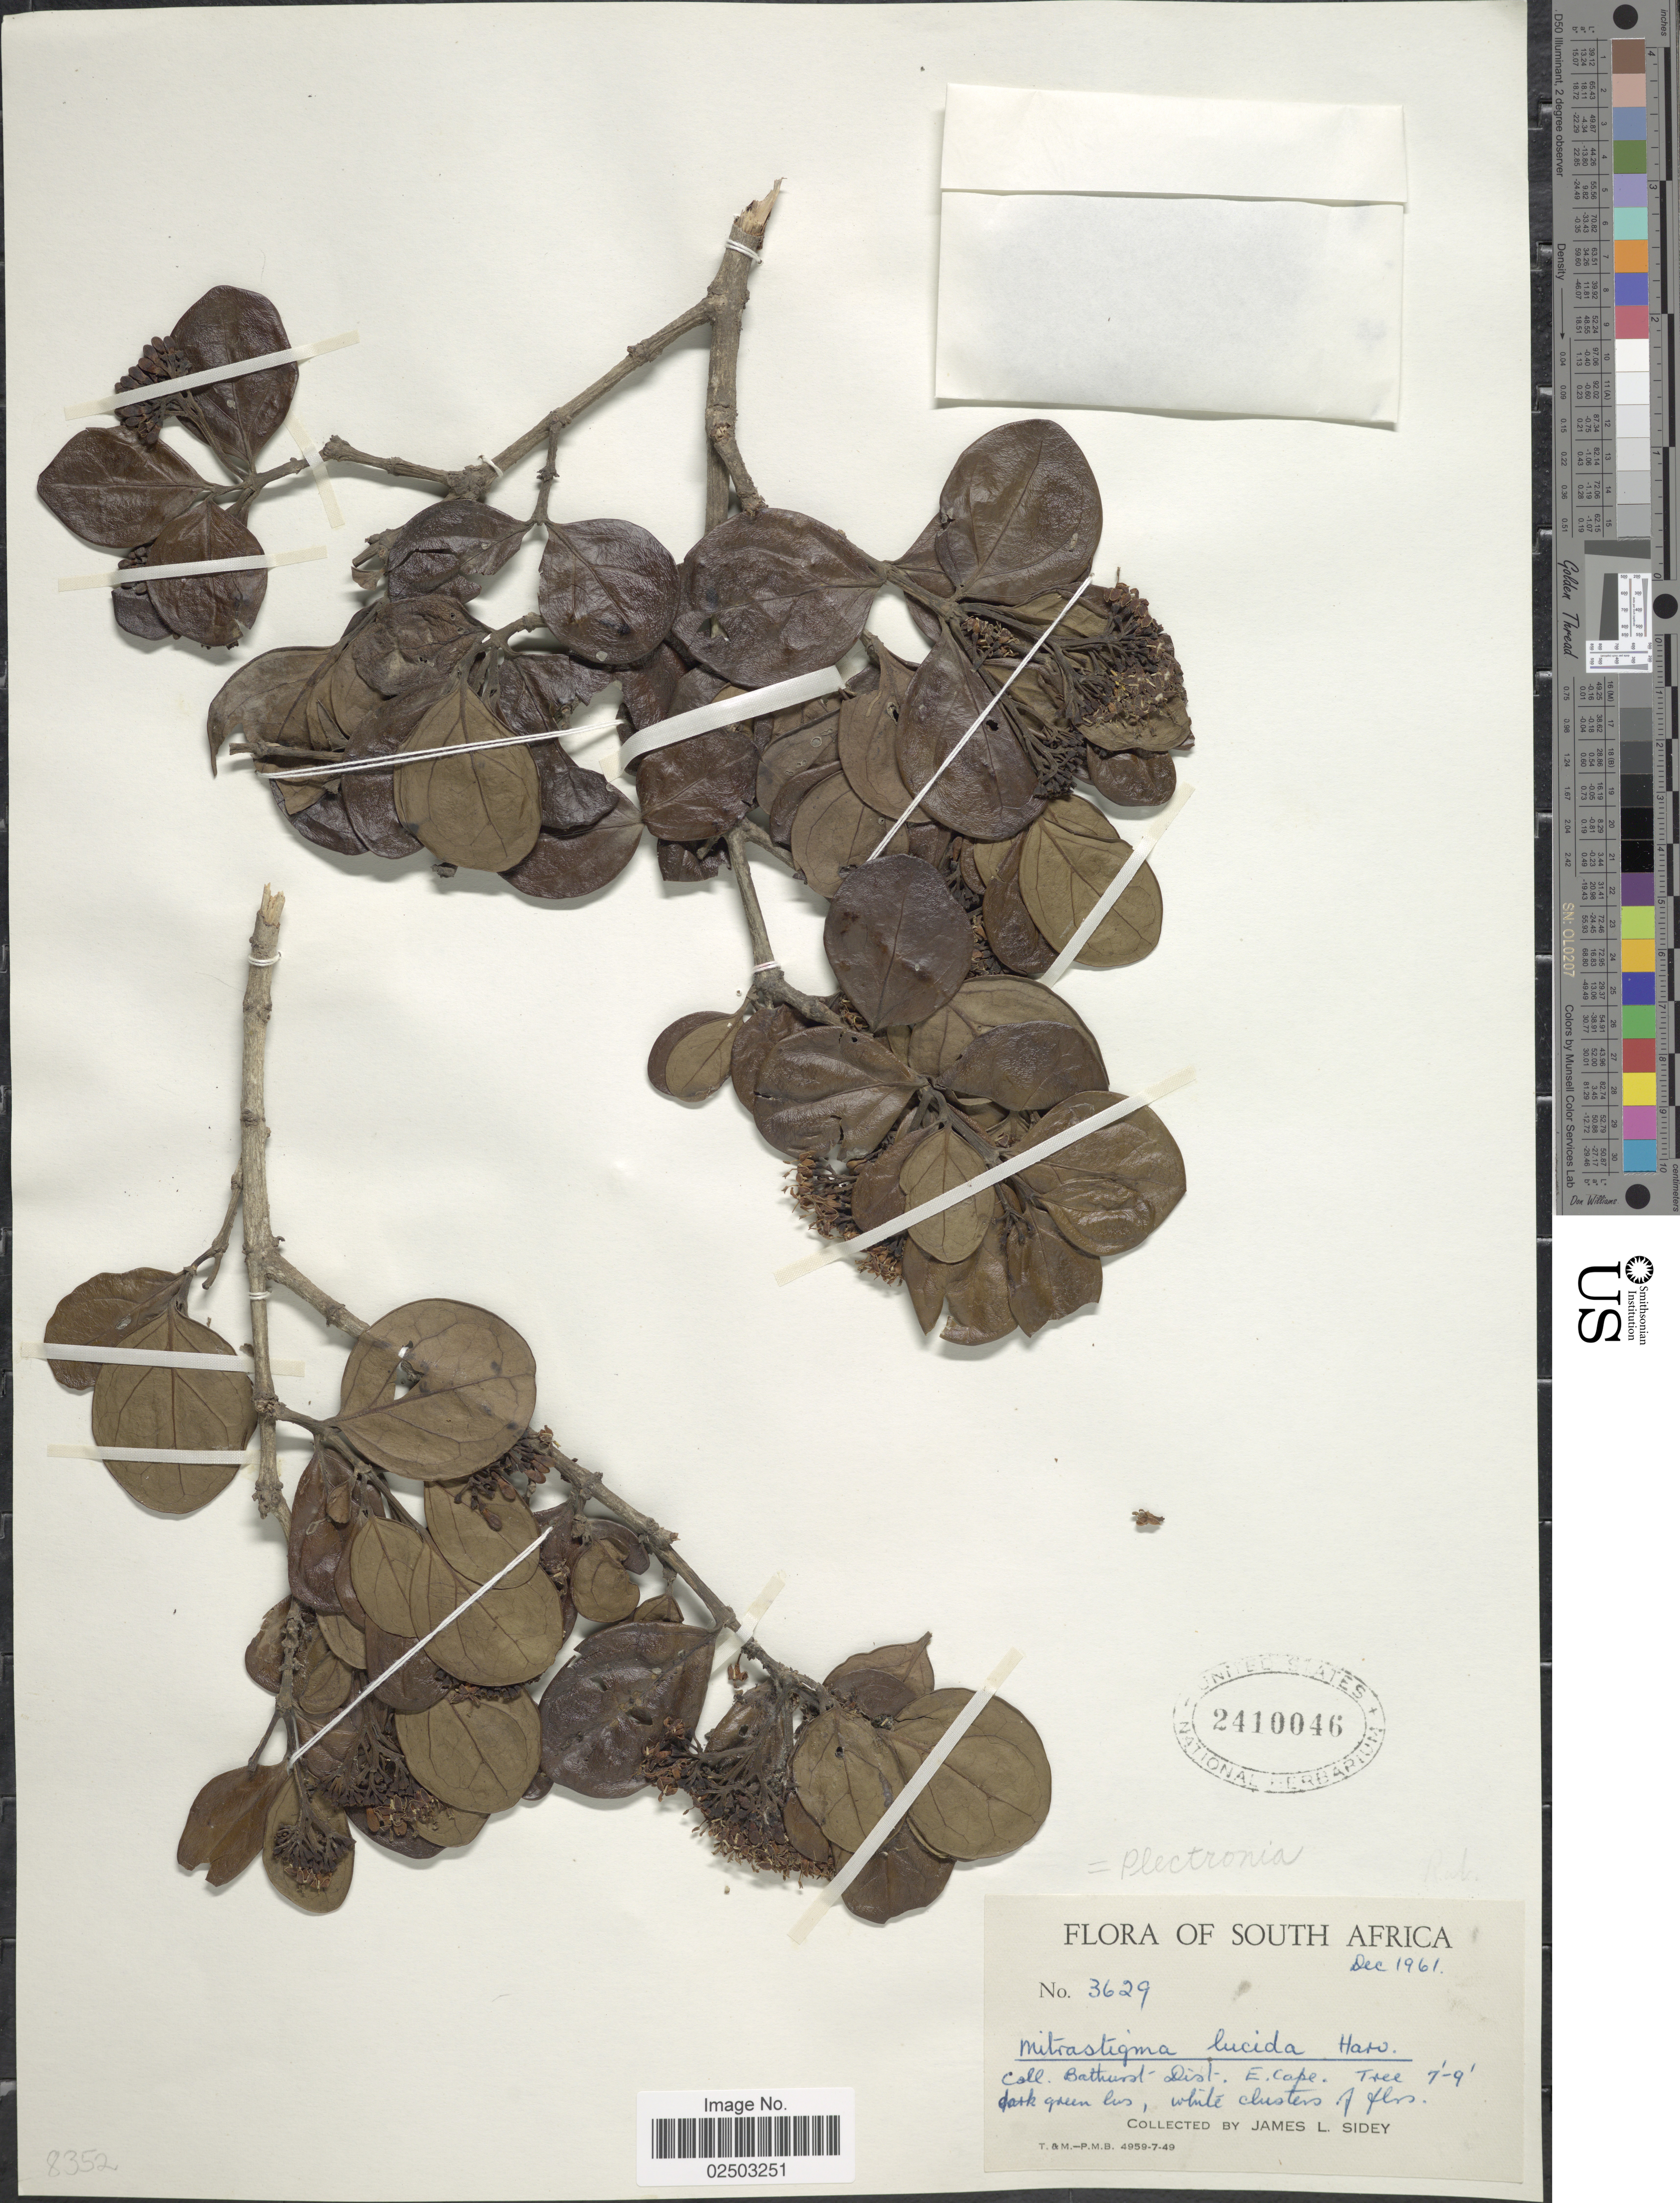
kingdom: Plantae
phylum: Tracheophyta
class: Magnoliopsida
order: Gentianales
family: Rubiaceae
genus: Canthium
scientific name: Canthium lucidum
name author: Hook. & Arn.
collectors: J. L. Sidey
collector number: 3629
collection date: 1961-12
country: South Africa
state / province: Eastern Cape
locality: Bathurst Dist. E. Cape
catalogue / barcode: US 2410046